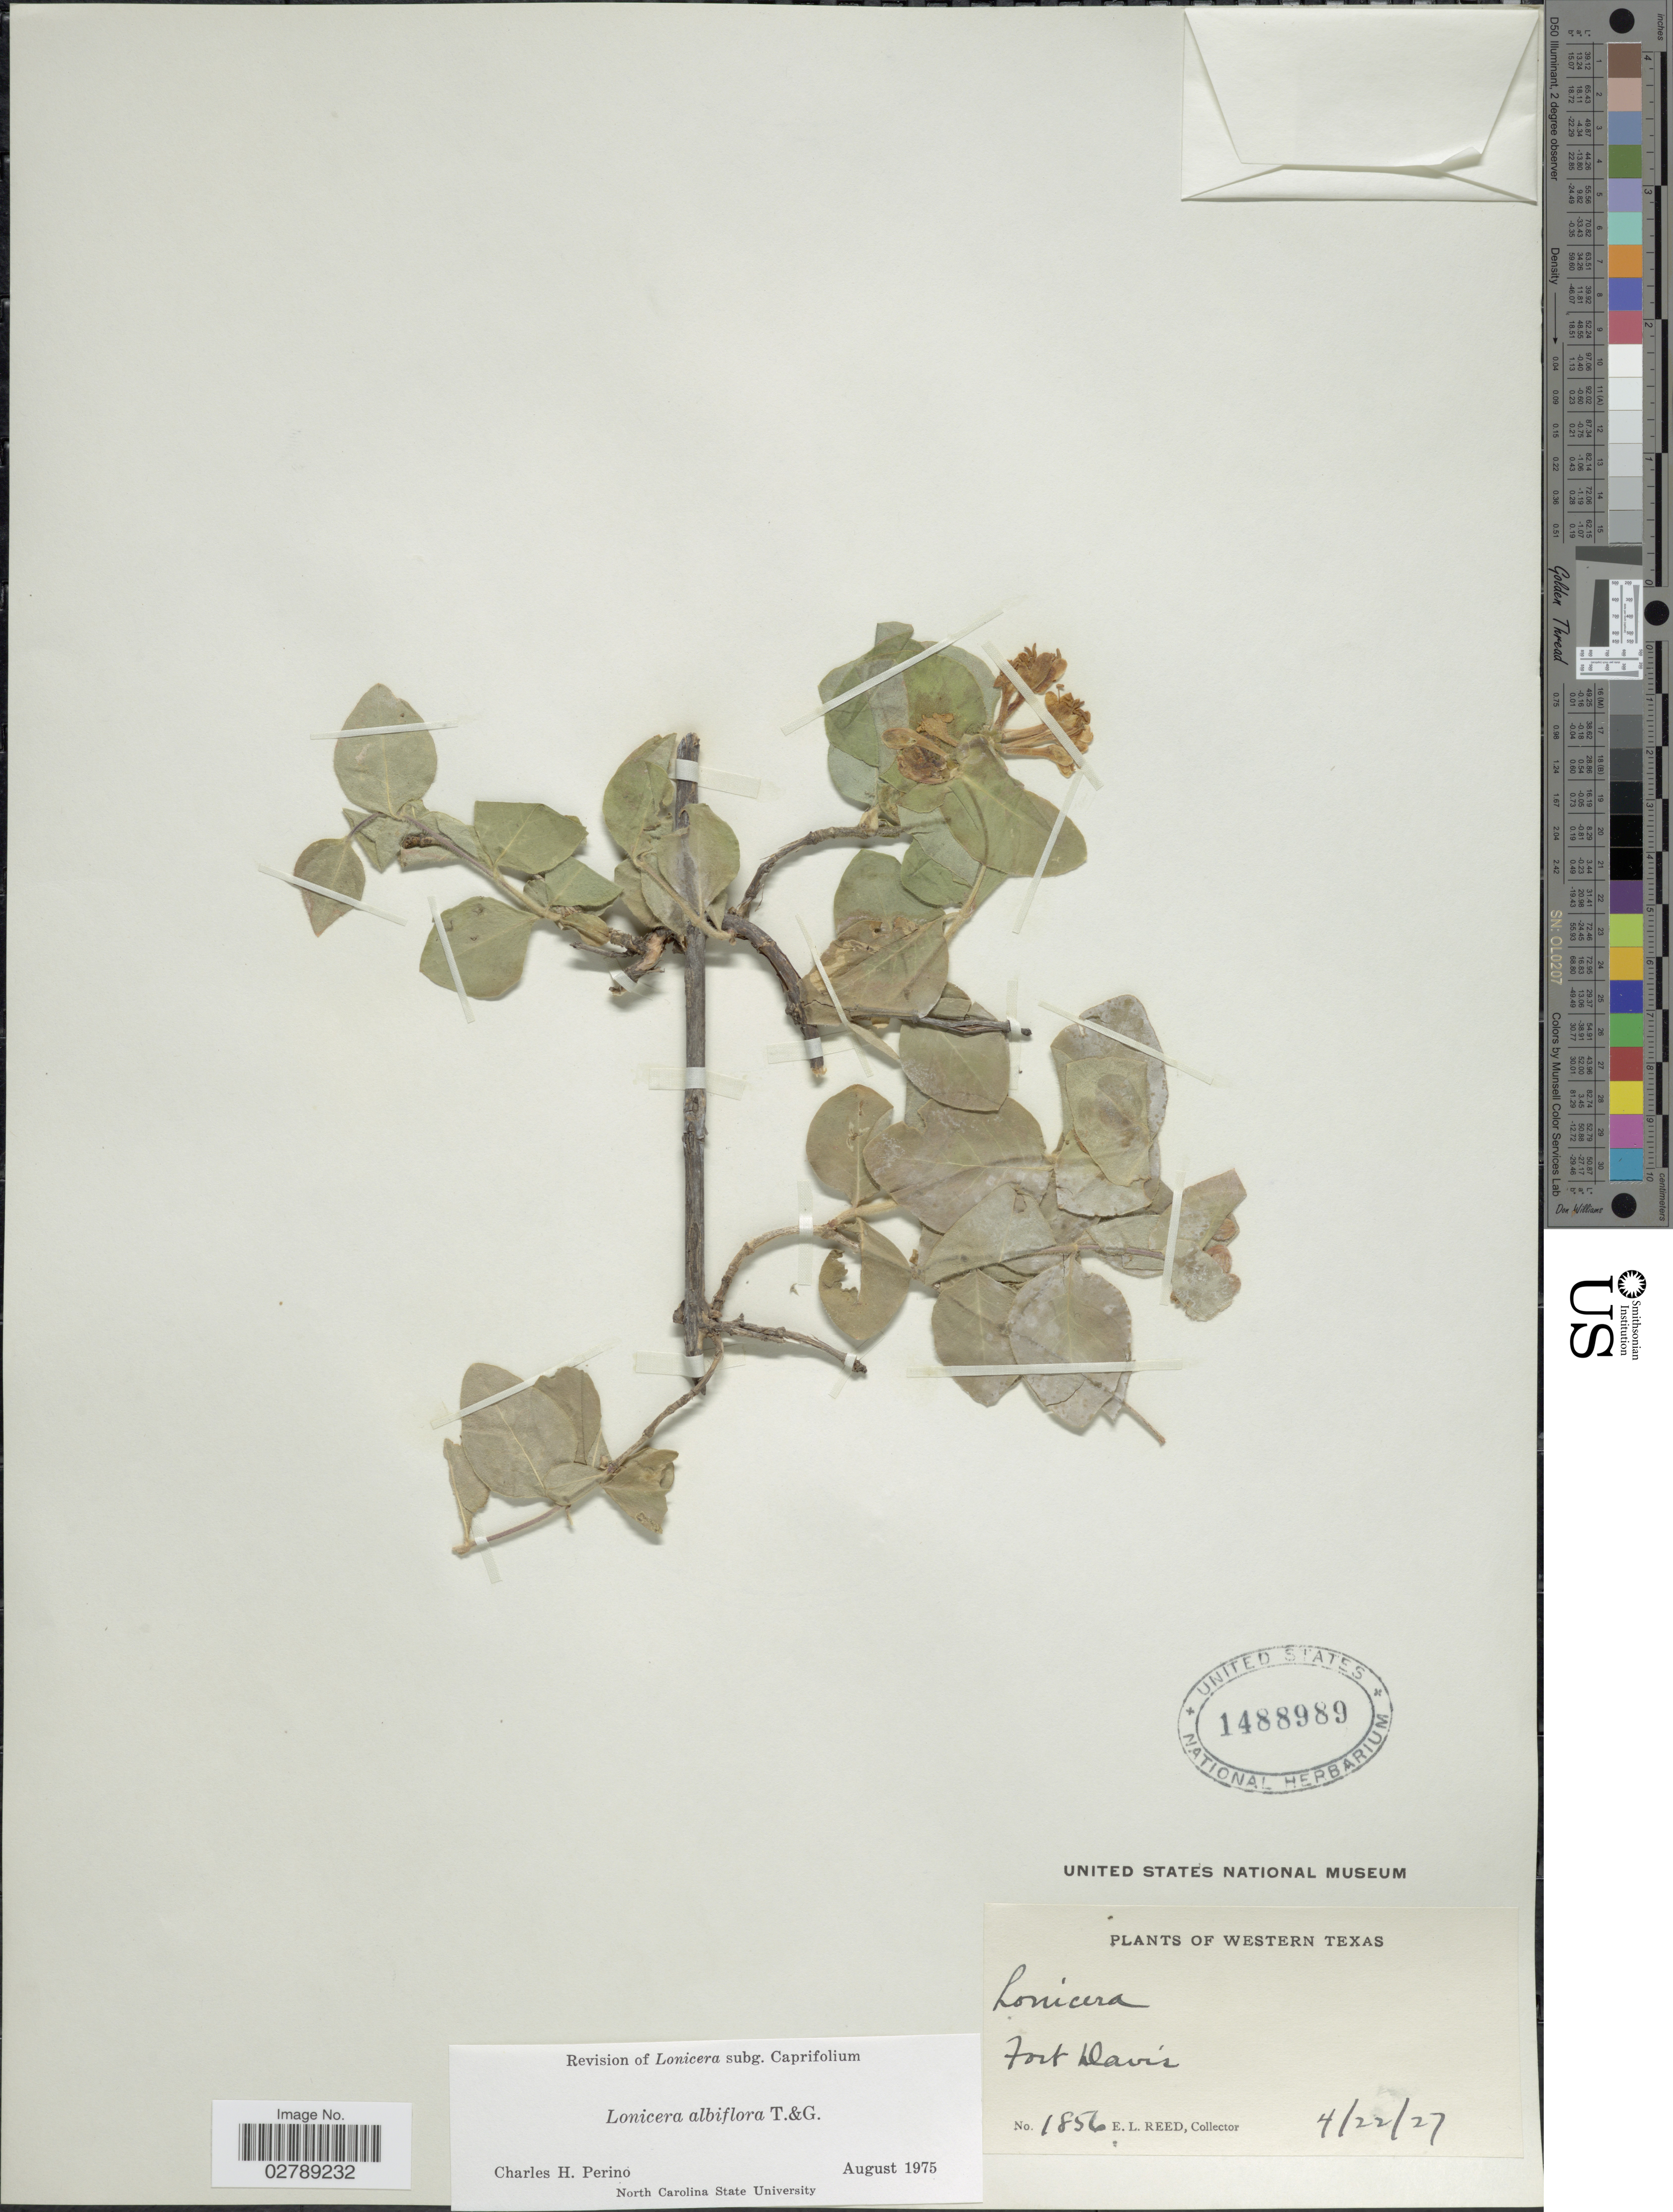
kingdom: Plantae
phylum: Tracheophyta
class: Magnoliopsida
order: Dipsacales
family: Caprifoliaceae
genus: Lonicera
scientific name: Lonicera dumosa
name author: A. Gray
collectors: E. Reed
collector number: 1856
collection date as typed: Transcribed d/m/y: 22/4/27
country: United States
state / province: Texas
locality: Western Texas. Fort Davis.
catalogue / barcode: US 1488989